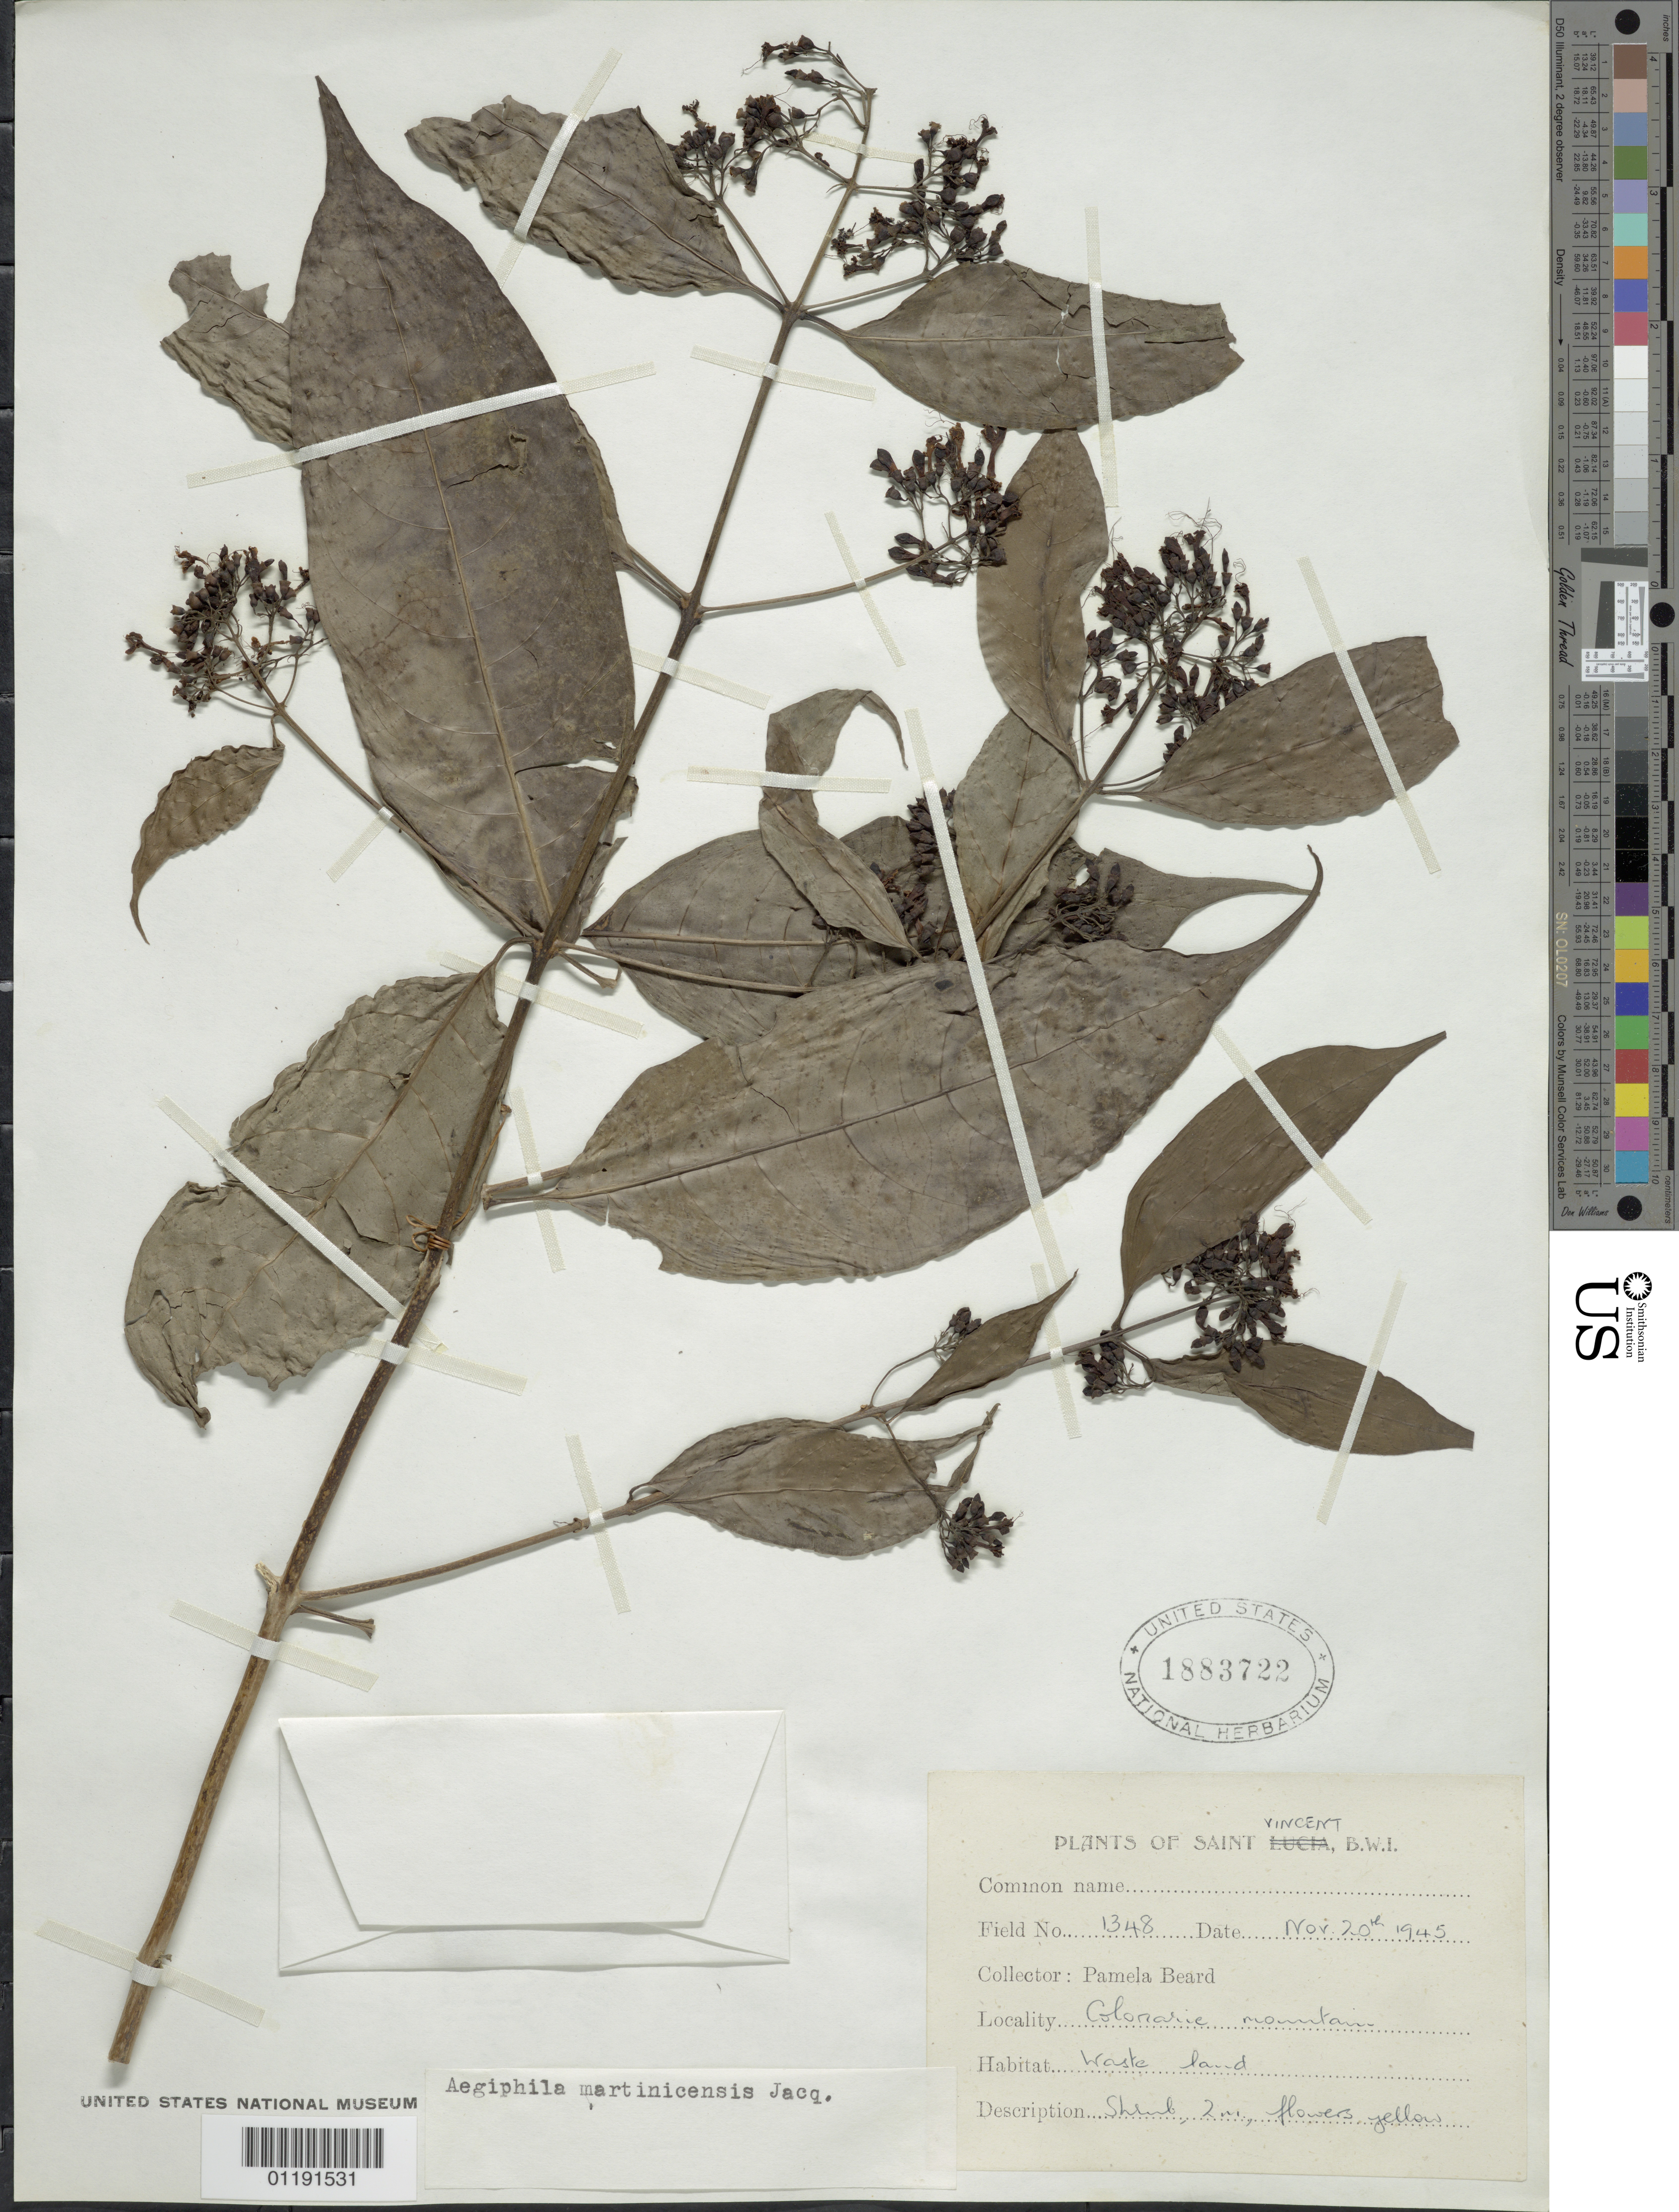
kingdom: Plantae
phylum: Tracheophyta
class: Magnoliopsida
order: Lamiales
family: Lamiaceae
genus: Aegiphila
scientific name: Aegiphila martinicensis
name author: Jacq.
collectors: P. Beard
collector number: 1348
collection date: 1945-11-20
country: St. Vincent - Grenadines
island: Saint Vincent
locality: Colonarie Mountain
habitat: Mountain, waste land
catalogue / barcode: US 1883722